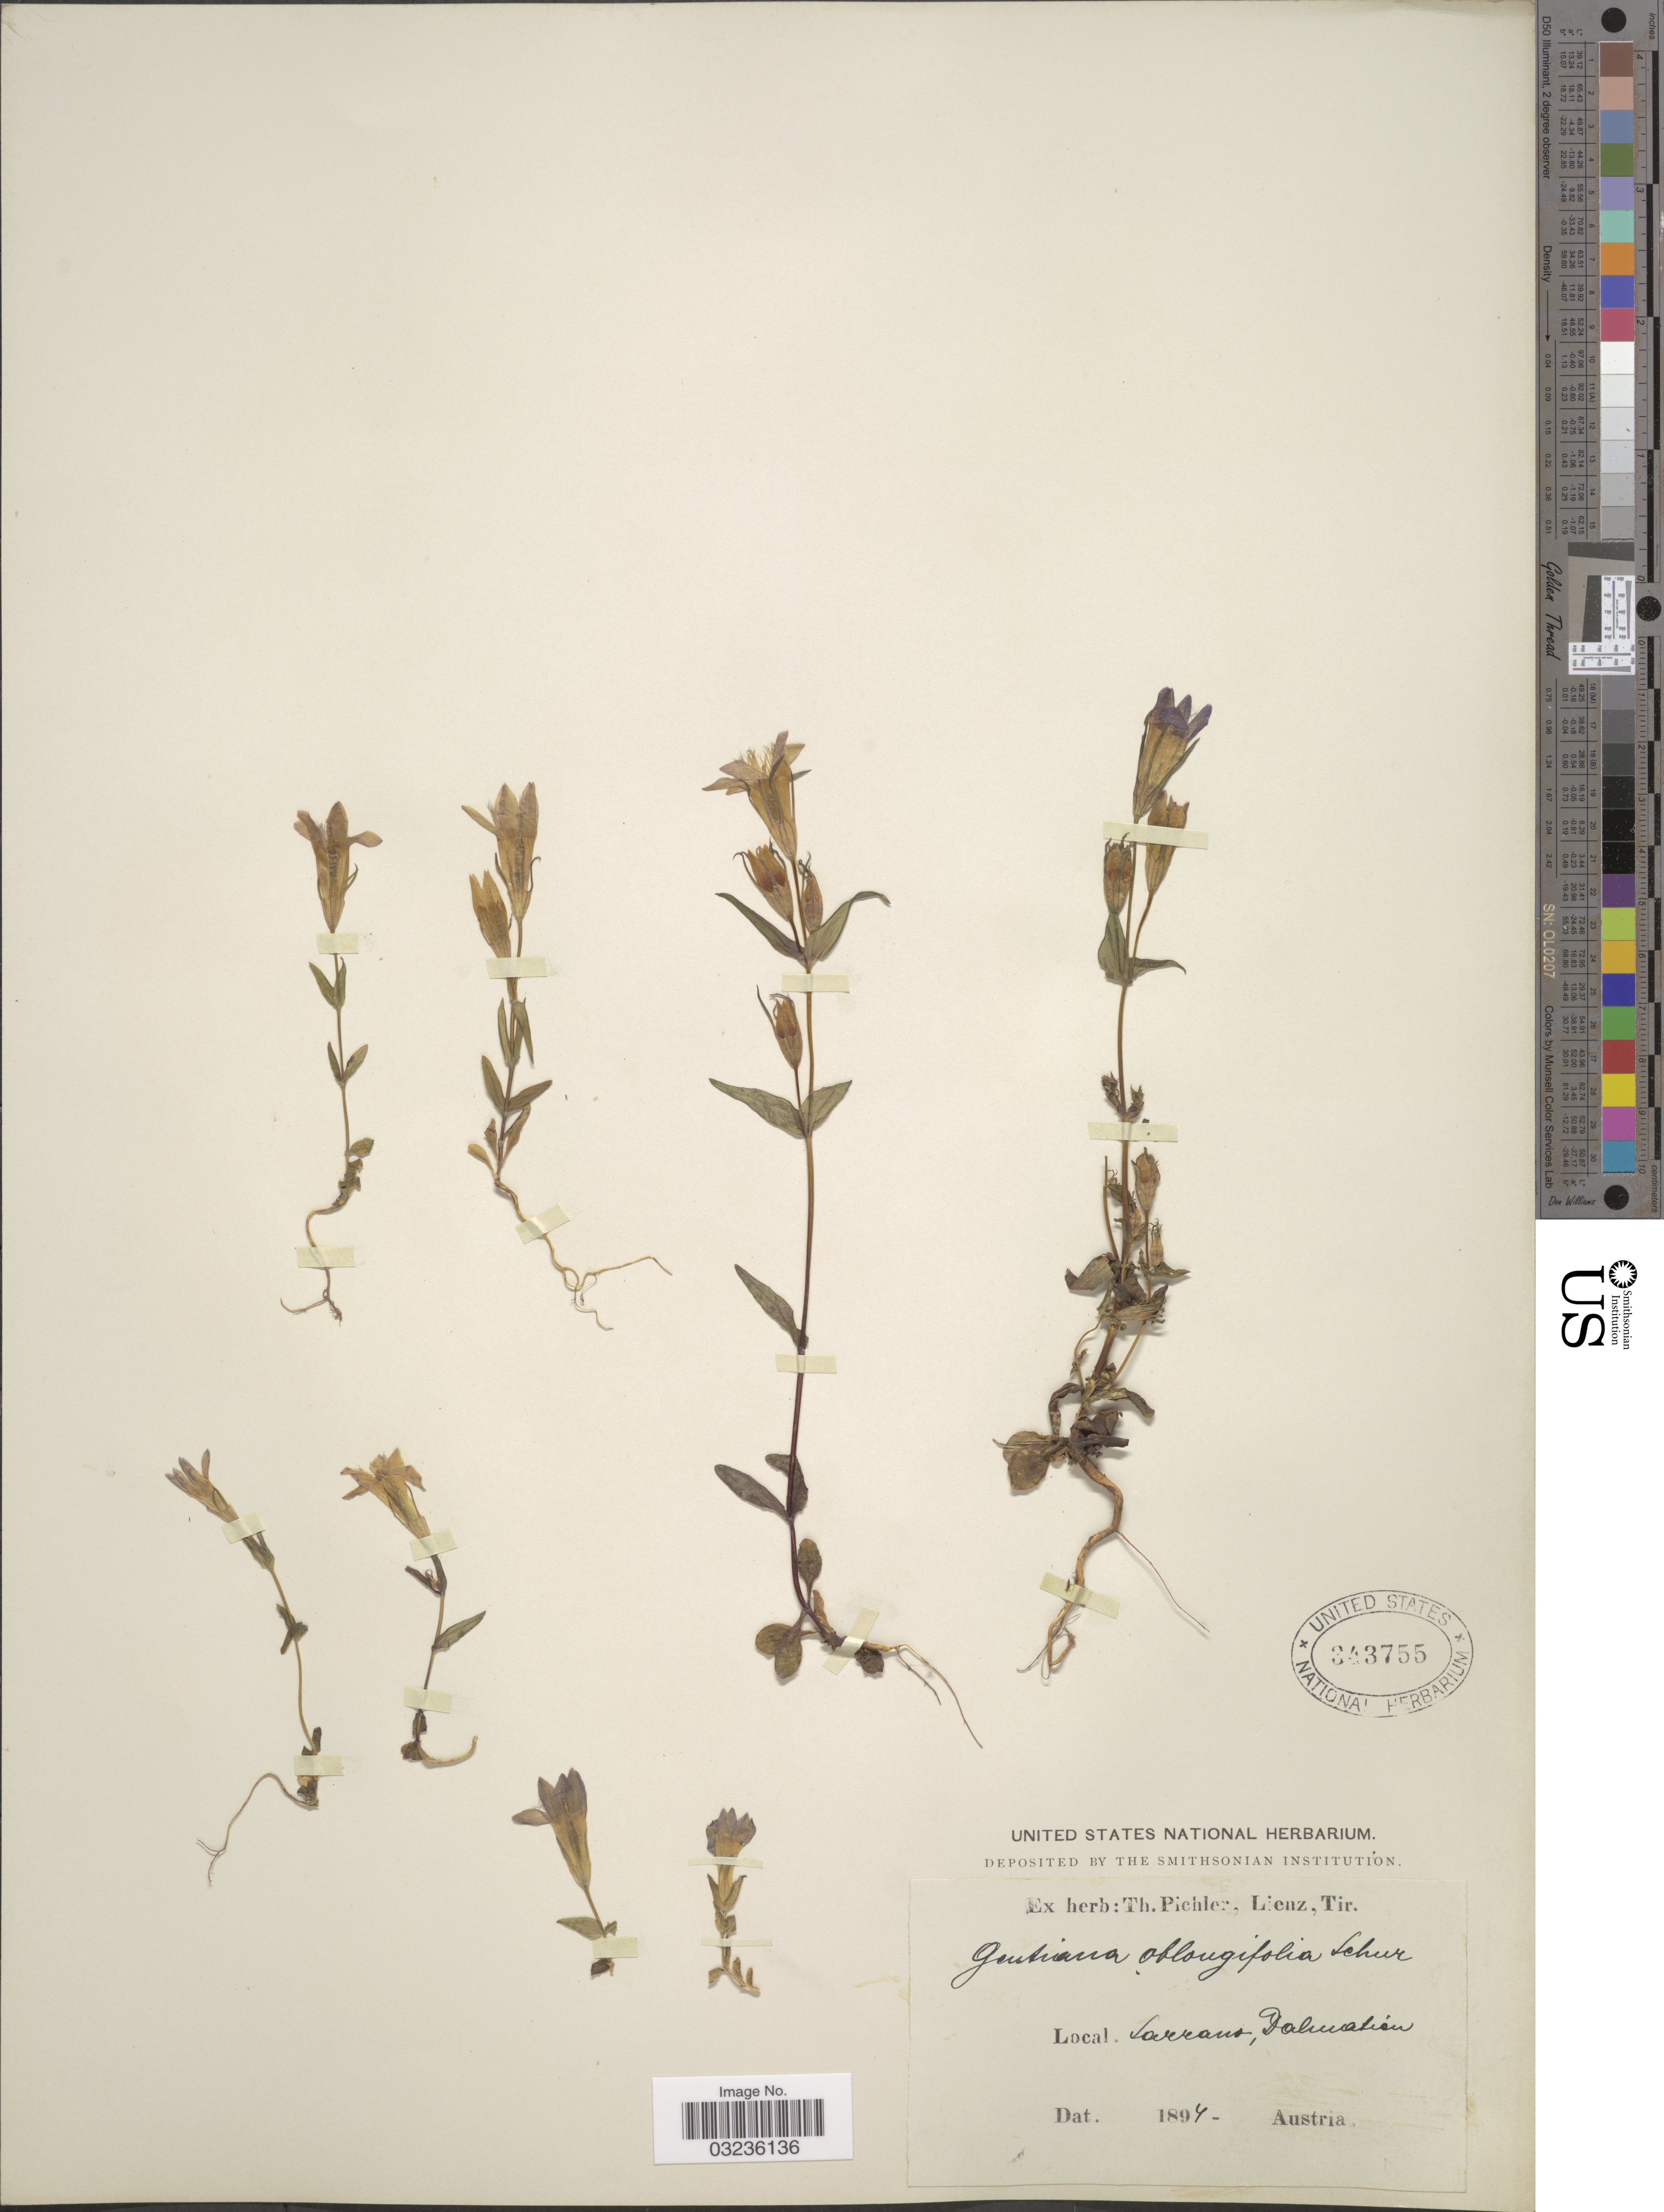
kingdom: Plantae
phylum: Tracheophyta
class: Magnoliopsida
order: Gentianales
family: Gentianaceae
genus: Gentiana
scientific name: Gentiana oblongifolia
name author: Schur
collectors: ex herb. T. Pichler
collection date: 1894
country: Austria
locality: Sarrano, Dalmatian.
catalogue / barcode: US 343755